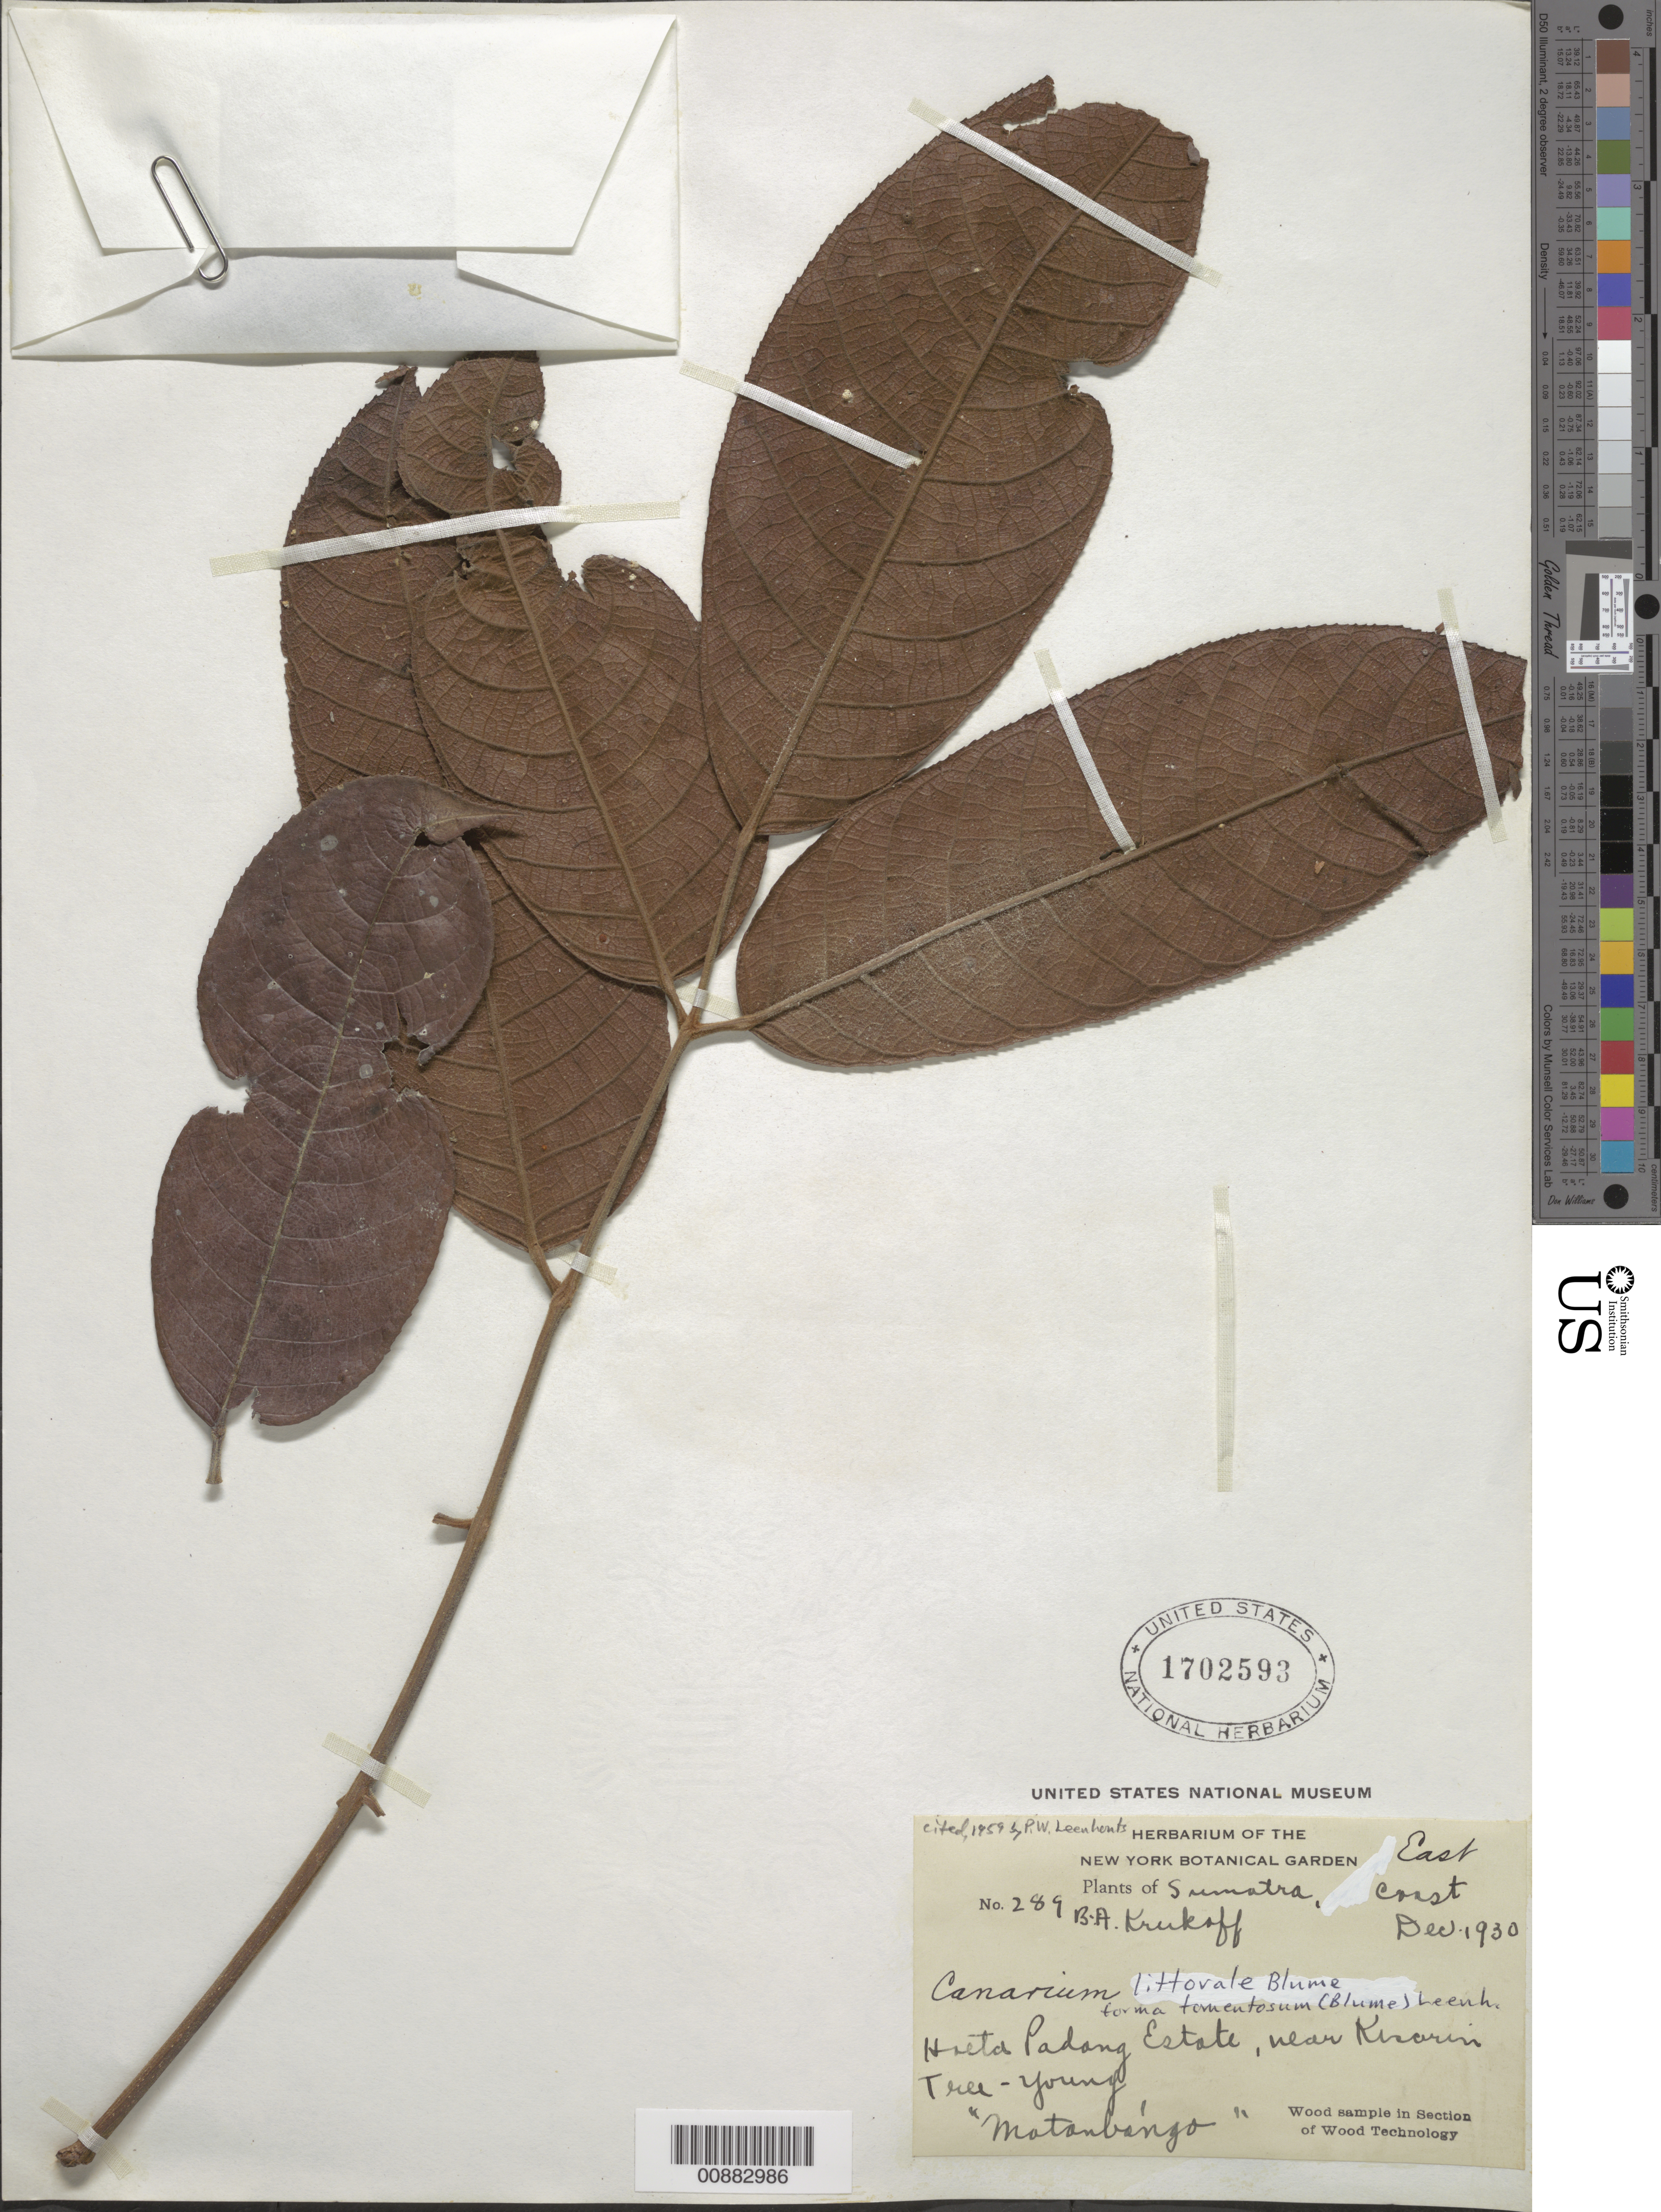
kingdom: Plantae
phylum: Tracheophyta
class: Magnoliopsida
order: Sapindales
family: Burseraceae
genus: Canarium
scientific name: Canarium littorale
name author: Blume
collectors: B. A. Krukoff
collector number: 289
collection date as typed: Dec 1930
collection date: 1930-12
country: Indonesia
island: Sumatra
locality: Haeta Padang Estate, near Kisarin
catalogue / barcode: US 1702593